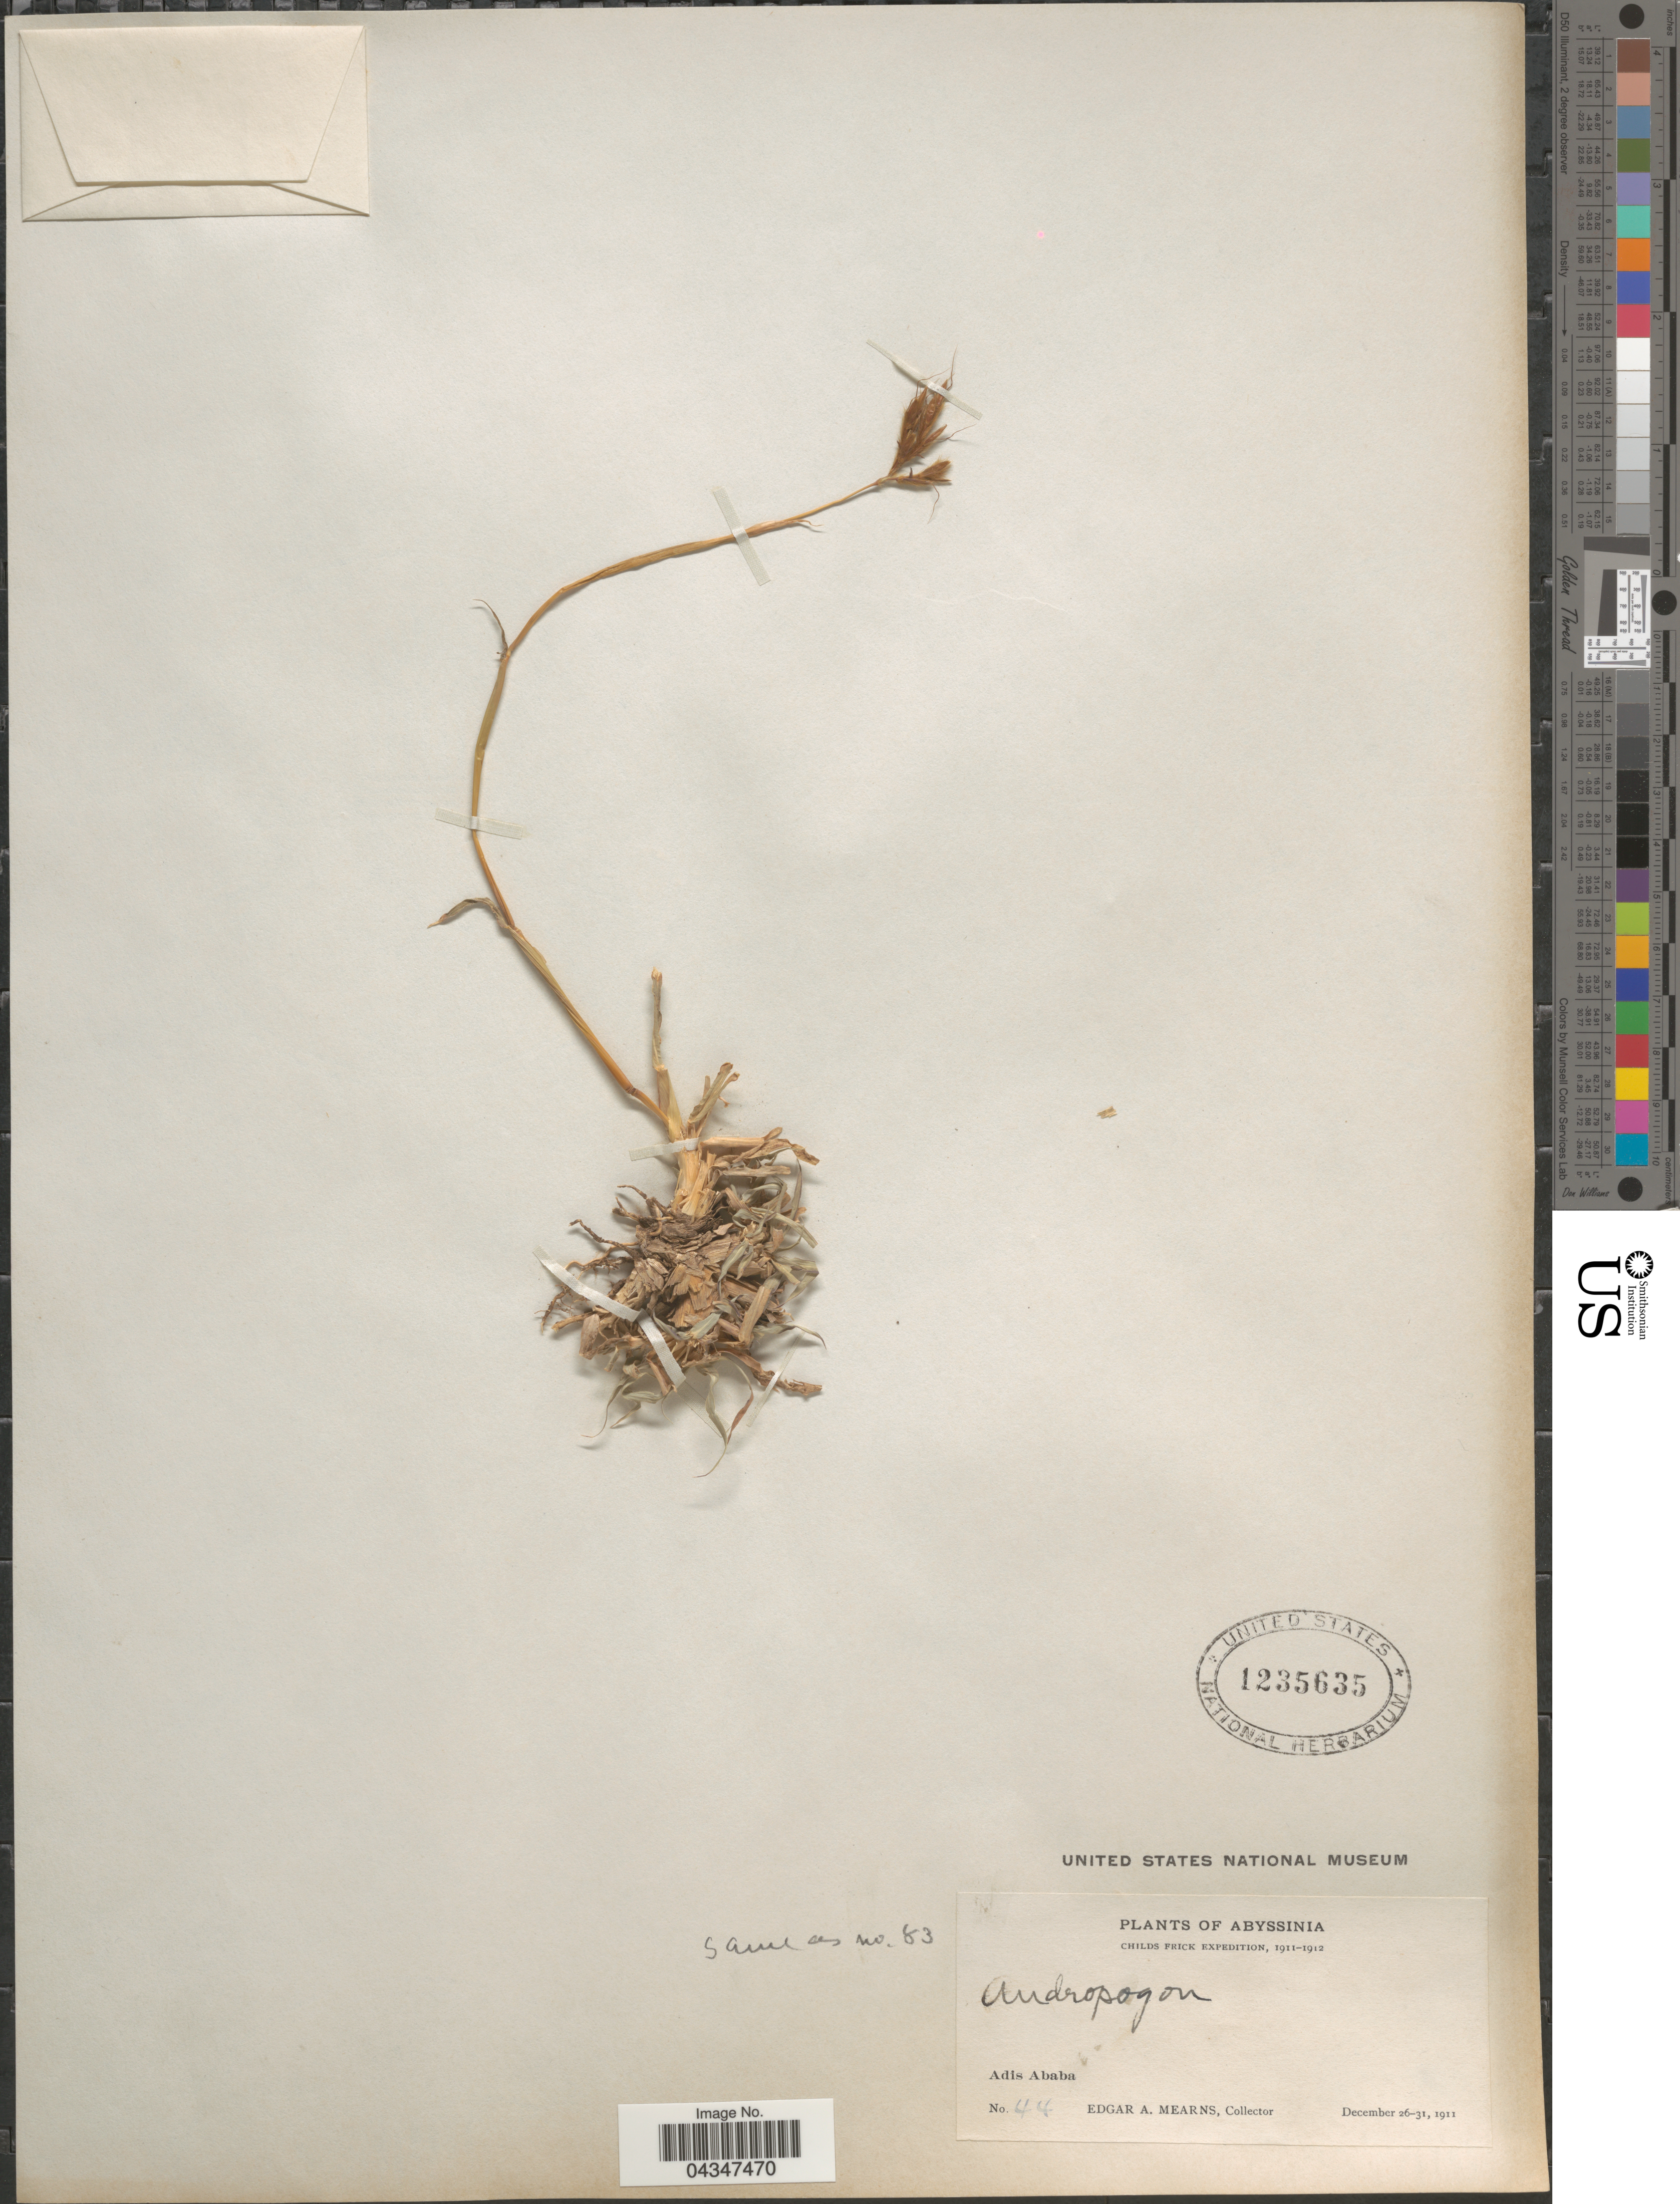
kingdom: Plantae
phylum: Tracheophyta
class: Liliopsida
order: Poales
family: Poaceae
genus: Andropogon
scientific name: Andropogon sp.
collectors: E. A. Mearns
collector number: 44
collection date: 1911-12-26/1911-12-31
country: Ethiopia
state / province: Addis Ababa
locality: Abyssinia. Childs Frick Expedition, 1911-1912. Adis Ababa.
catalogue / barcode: US 1235635